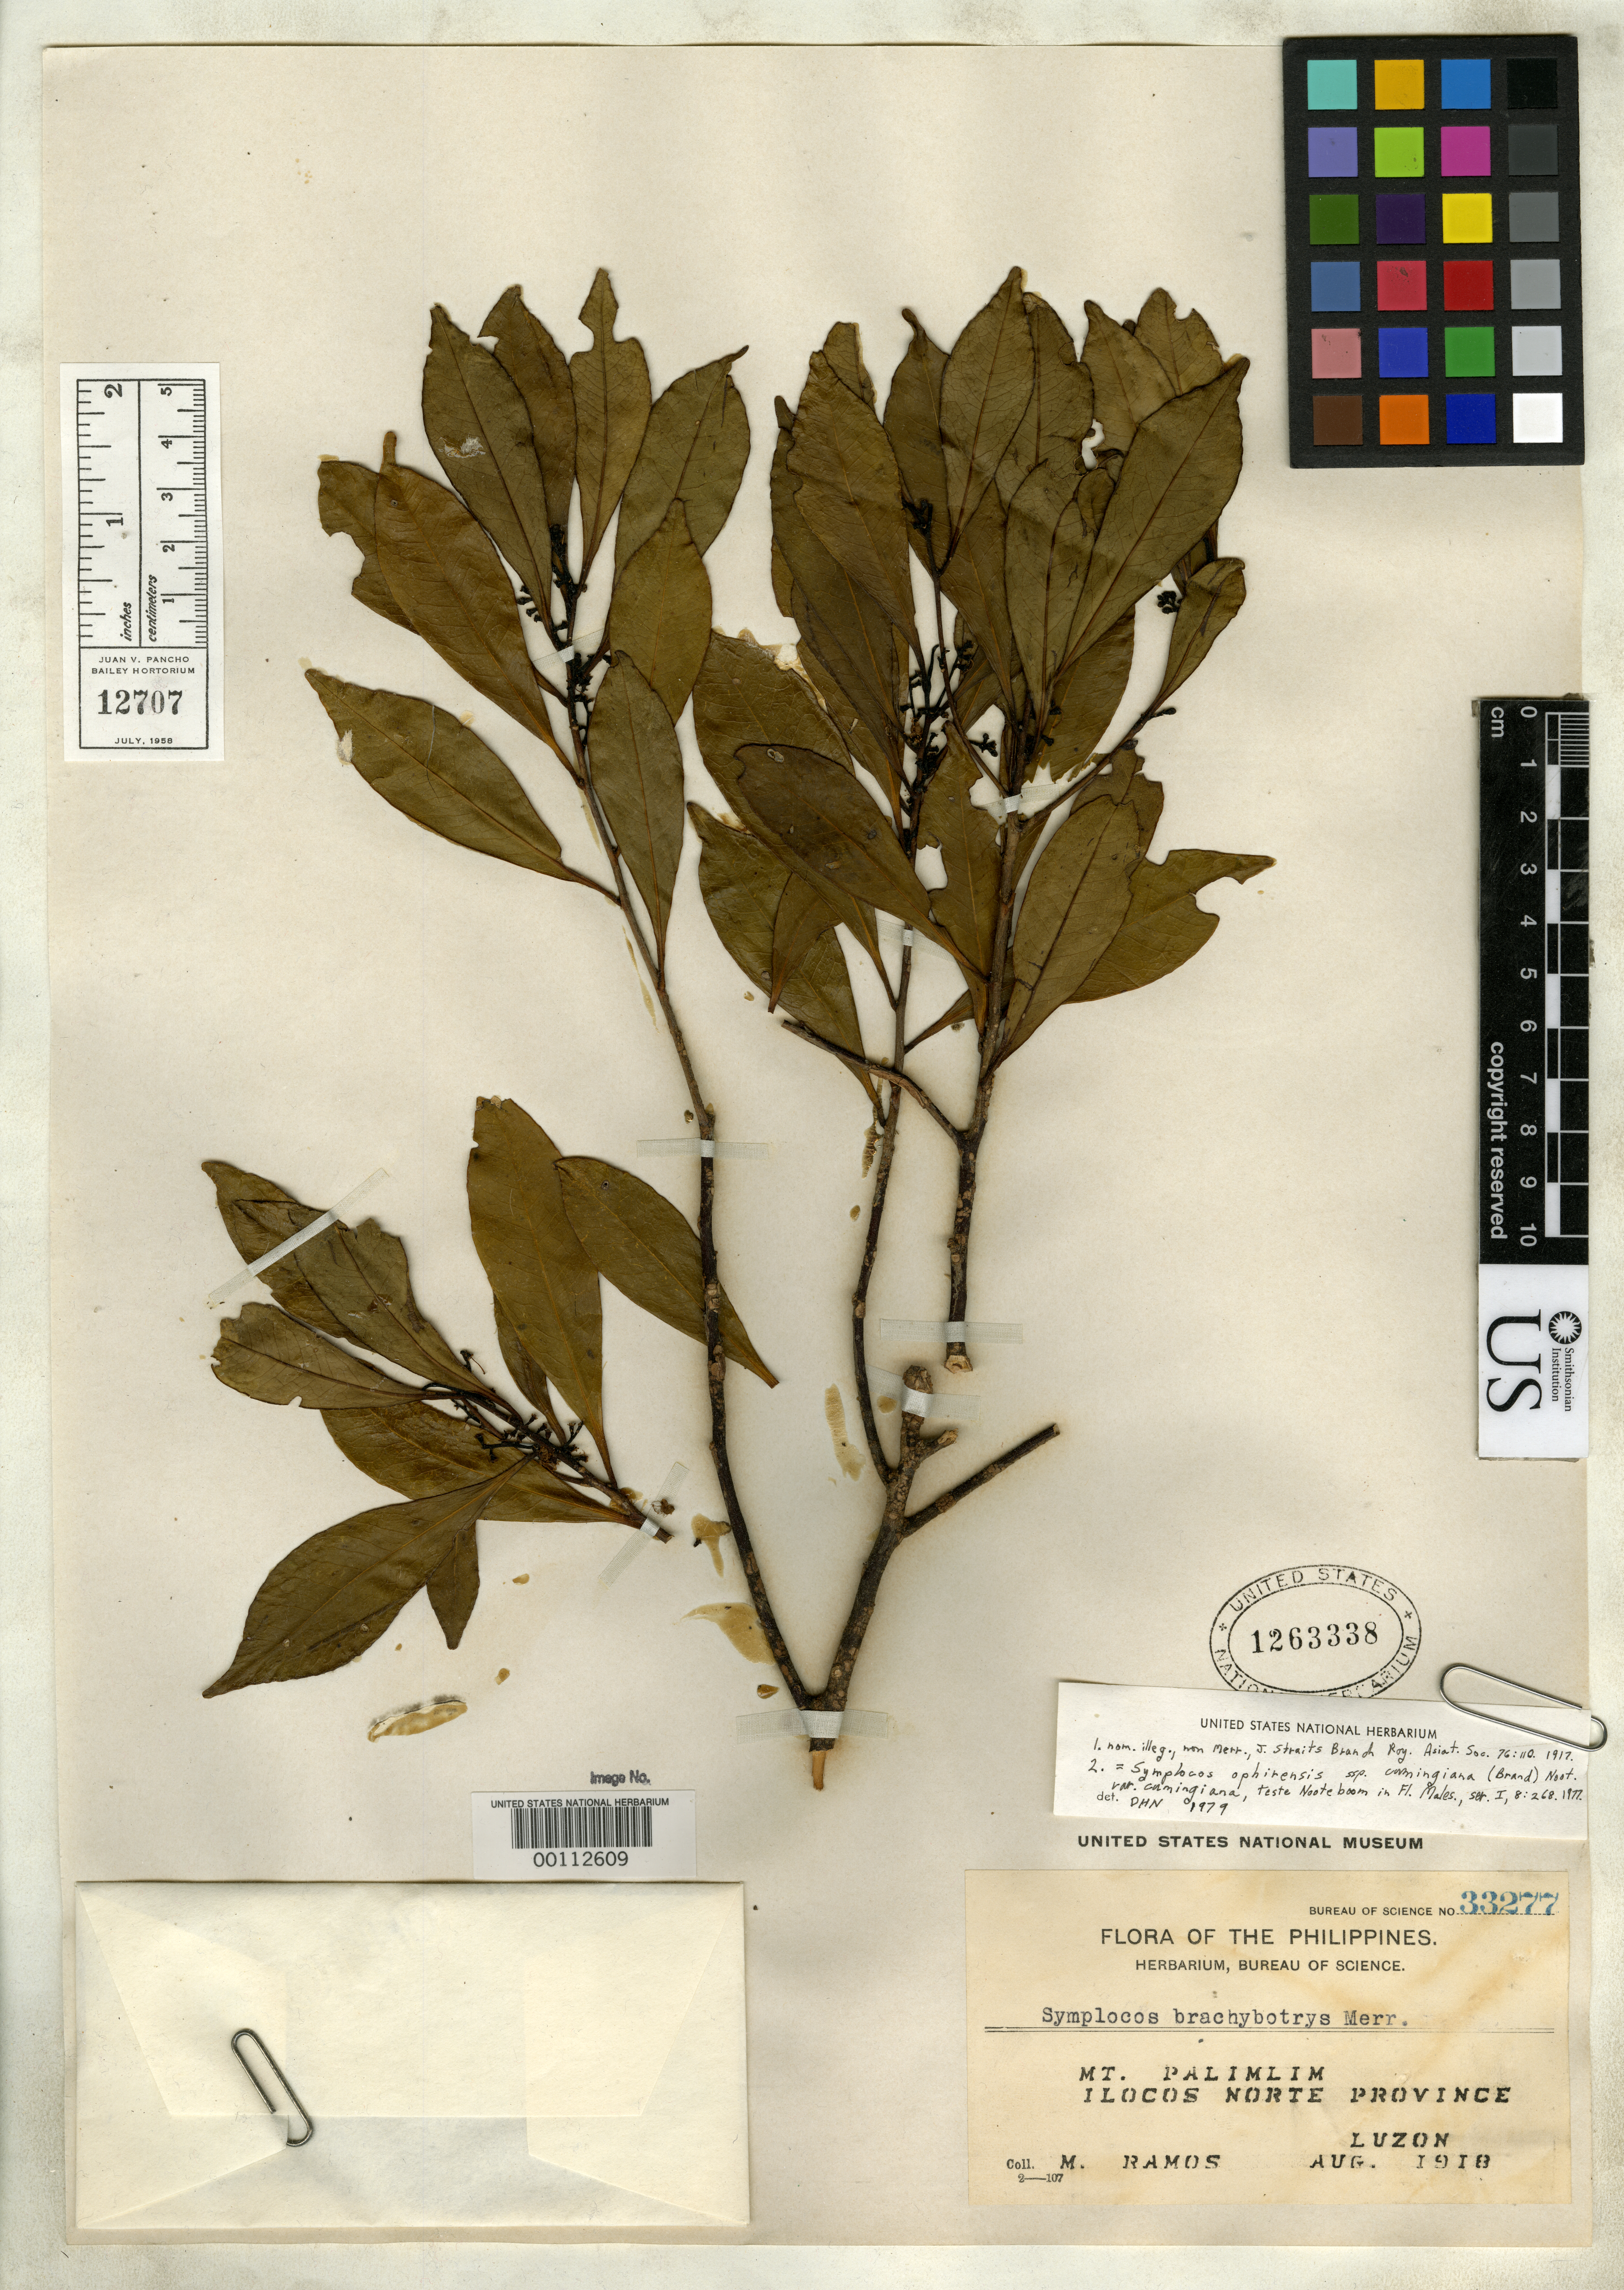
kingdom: Plantae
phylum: Tracheophyta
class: Magnoliopsida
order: Ericales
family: Symplocaceae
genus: Symplocos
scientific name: Symplocos brachybotrys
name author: Merr.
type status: Isotype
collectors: M. Ramos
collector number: Bur. Sci. 33277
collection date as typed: Aug 1918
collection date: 1918-08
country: Philippines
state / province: Ilocos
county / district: Ilocos Norte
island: Luzon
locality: Mt. Palimlim.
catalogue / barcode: US 1263338